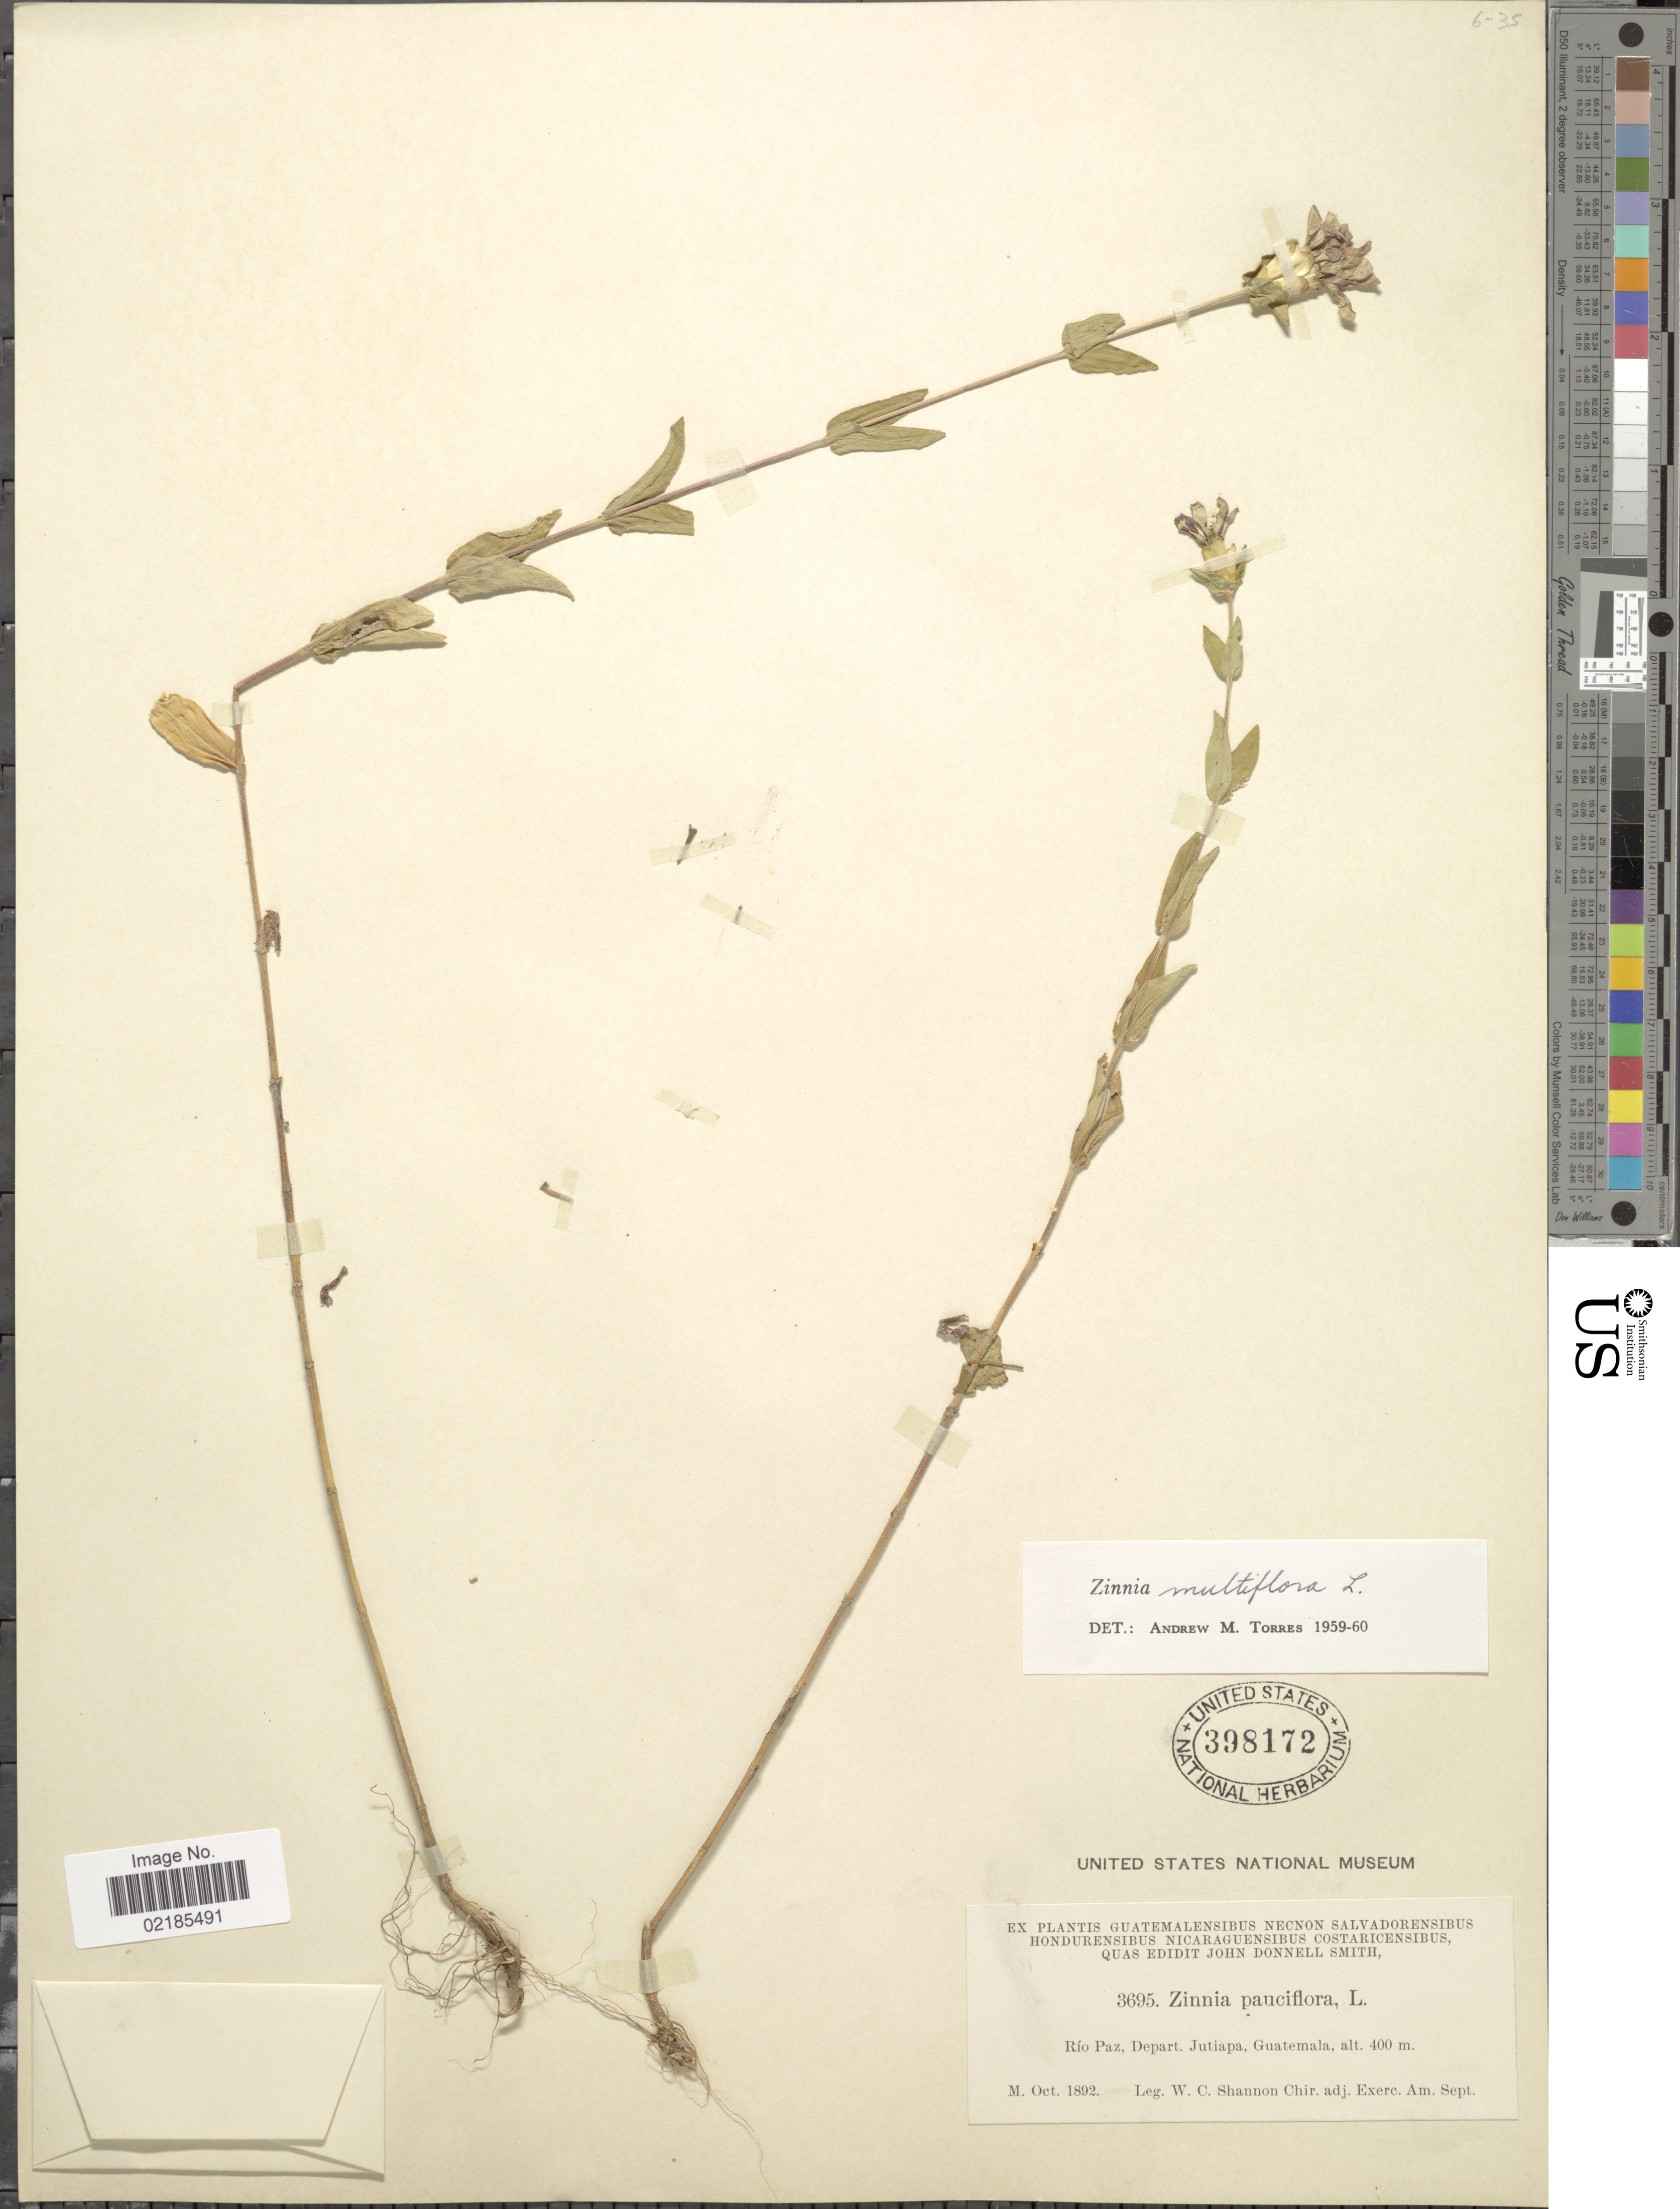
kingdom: Plantae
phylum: Tracheophyta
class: Magnoliopsida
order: Asterales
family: Asteraceae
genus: Zinnia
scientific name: Zinnia peruviana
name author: (L.) L.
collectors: W. C. Shannon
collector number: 3695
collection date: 1892-10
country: Guatemala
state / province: Jutiapa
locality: Rio Paz, Guatemala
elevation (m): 400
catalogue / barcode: US 398172